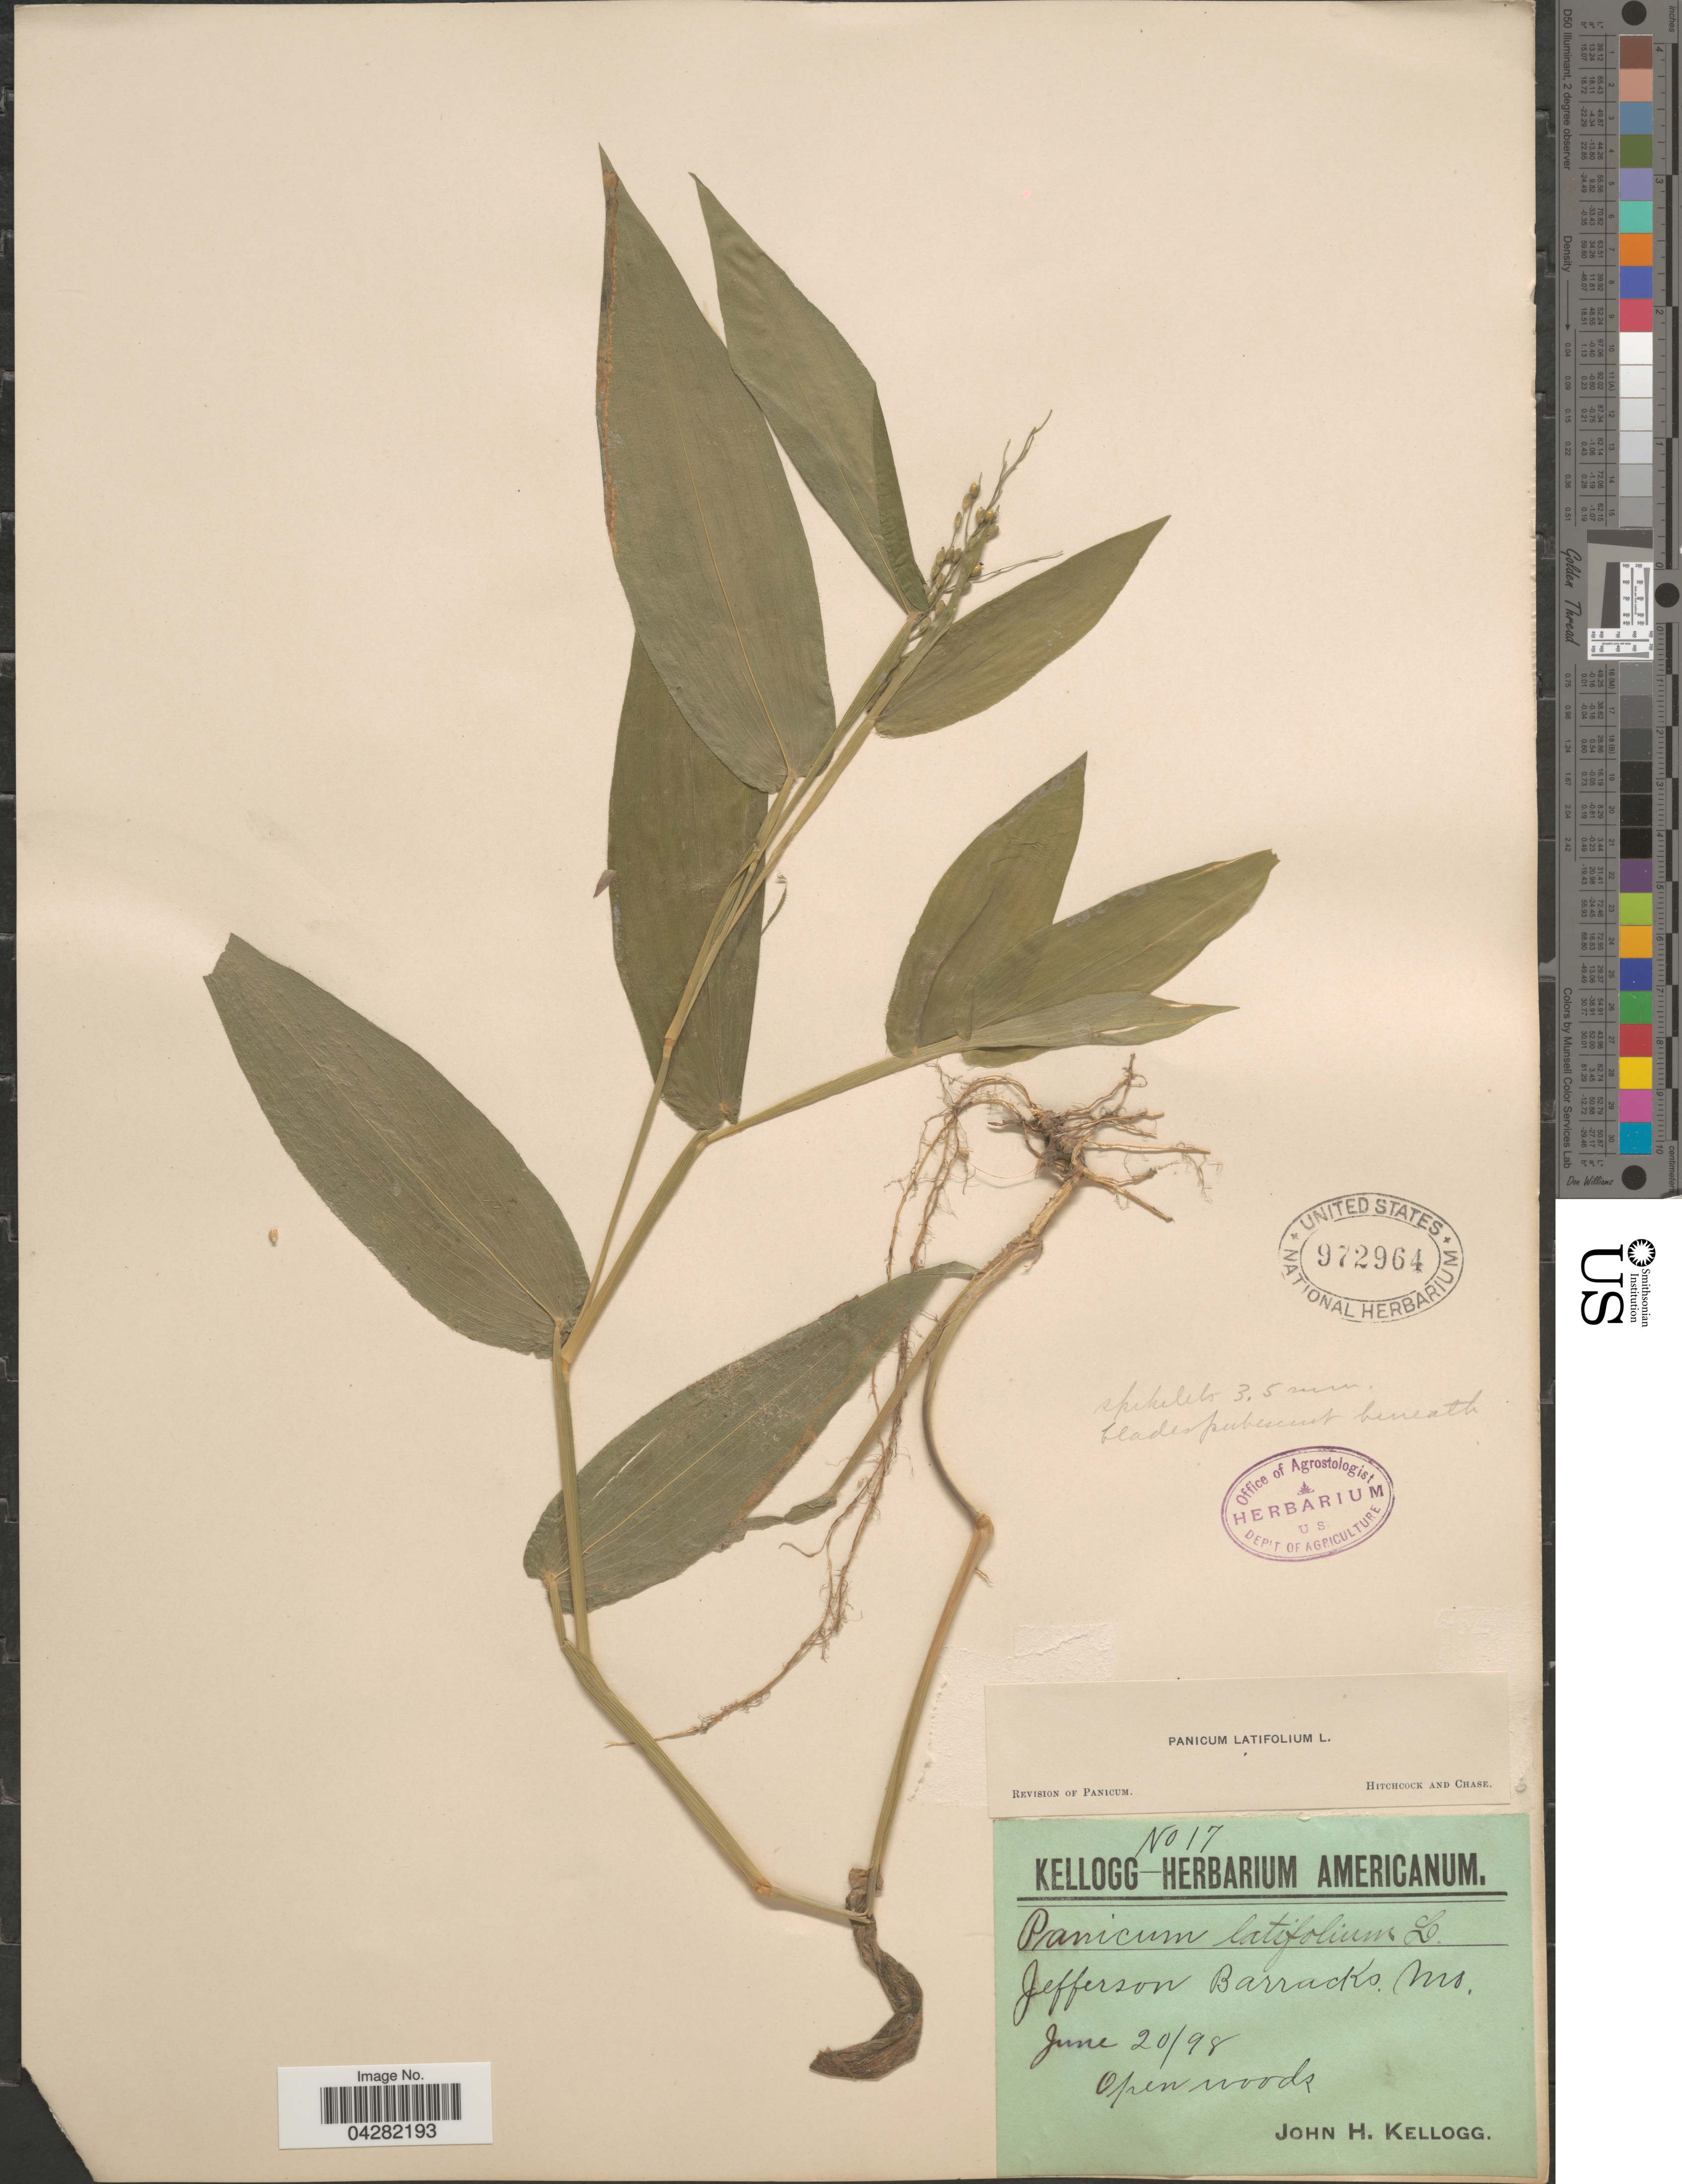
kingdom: Plantae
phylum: Tracheophyta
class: Liliopsida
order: Poales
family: Poaceae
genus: Dichanthelium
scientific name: Dichanthelium latifolium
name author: (L.) Harvill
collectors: J. H. Kellogg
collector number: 17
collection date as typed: Transcribed d/m/y: 20/6/98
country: United States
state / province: Missouri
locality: Jefferson Barracks.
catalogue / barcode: US 972964